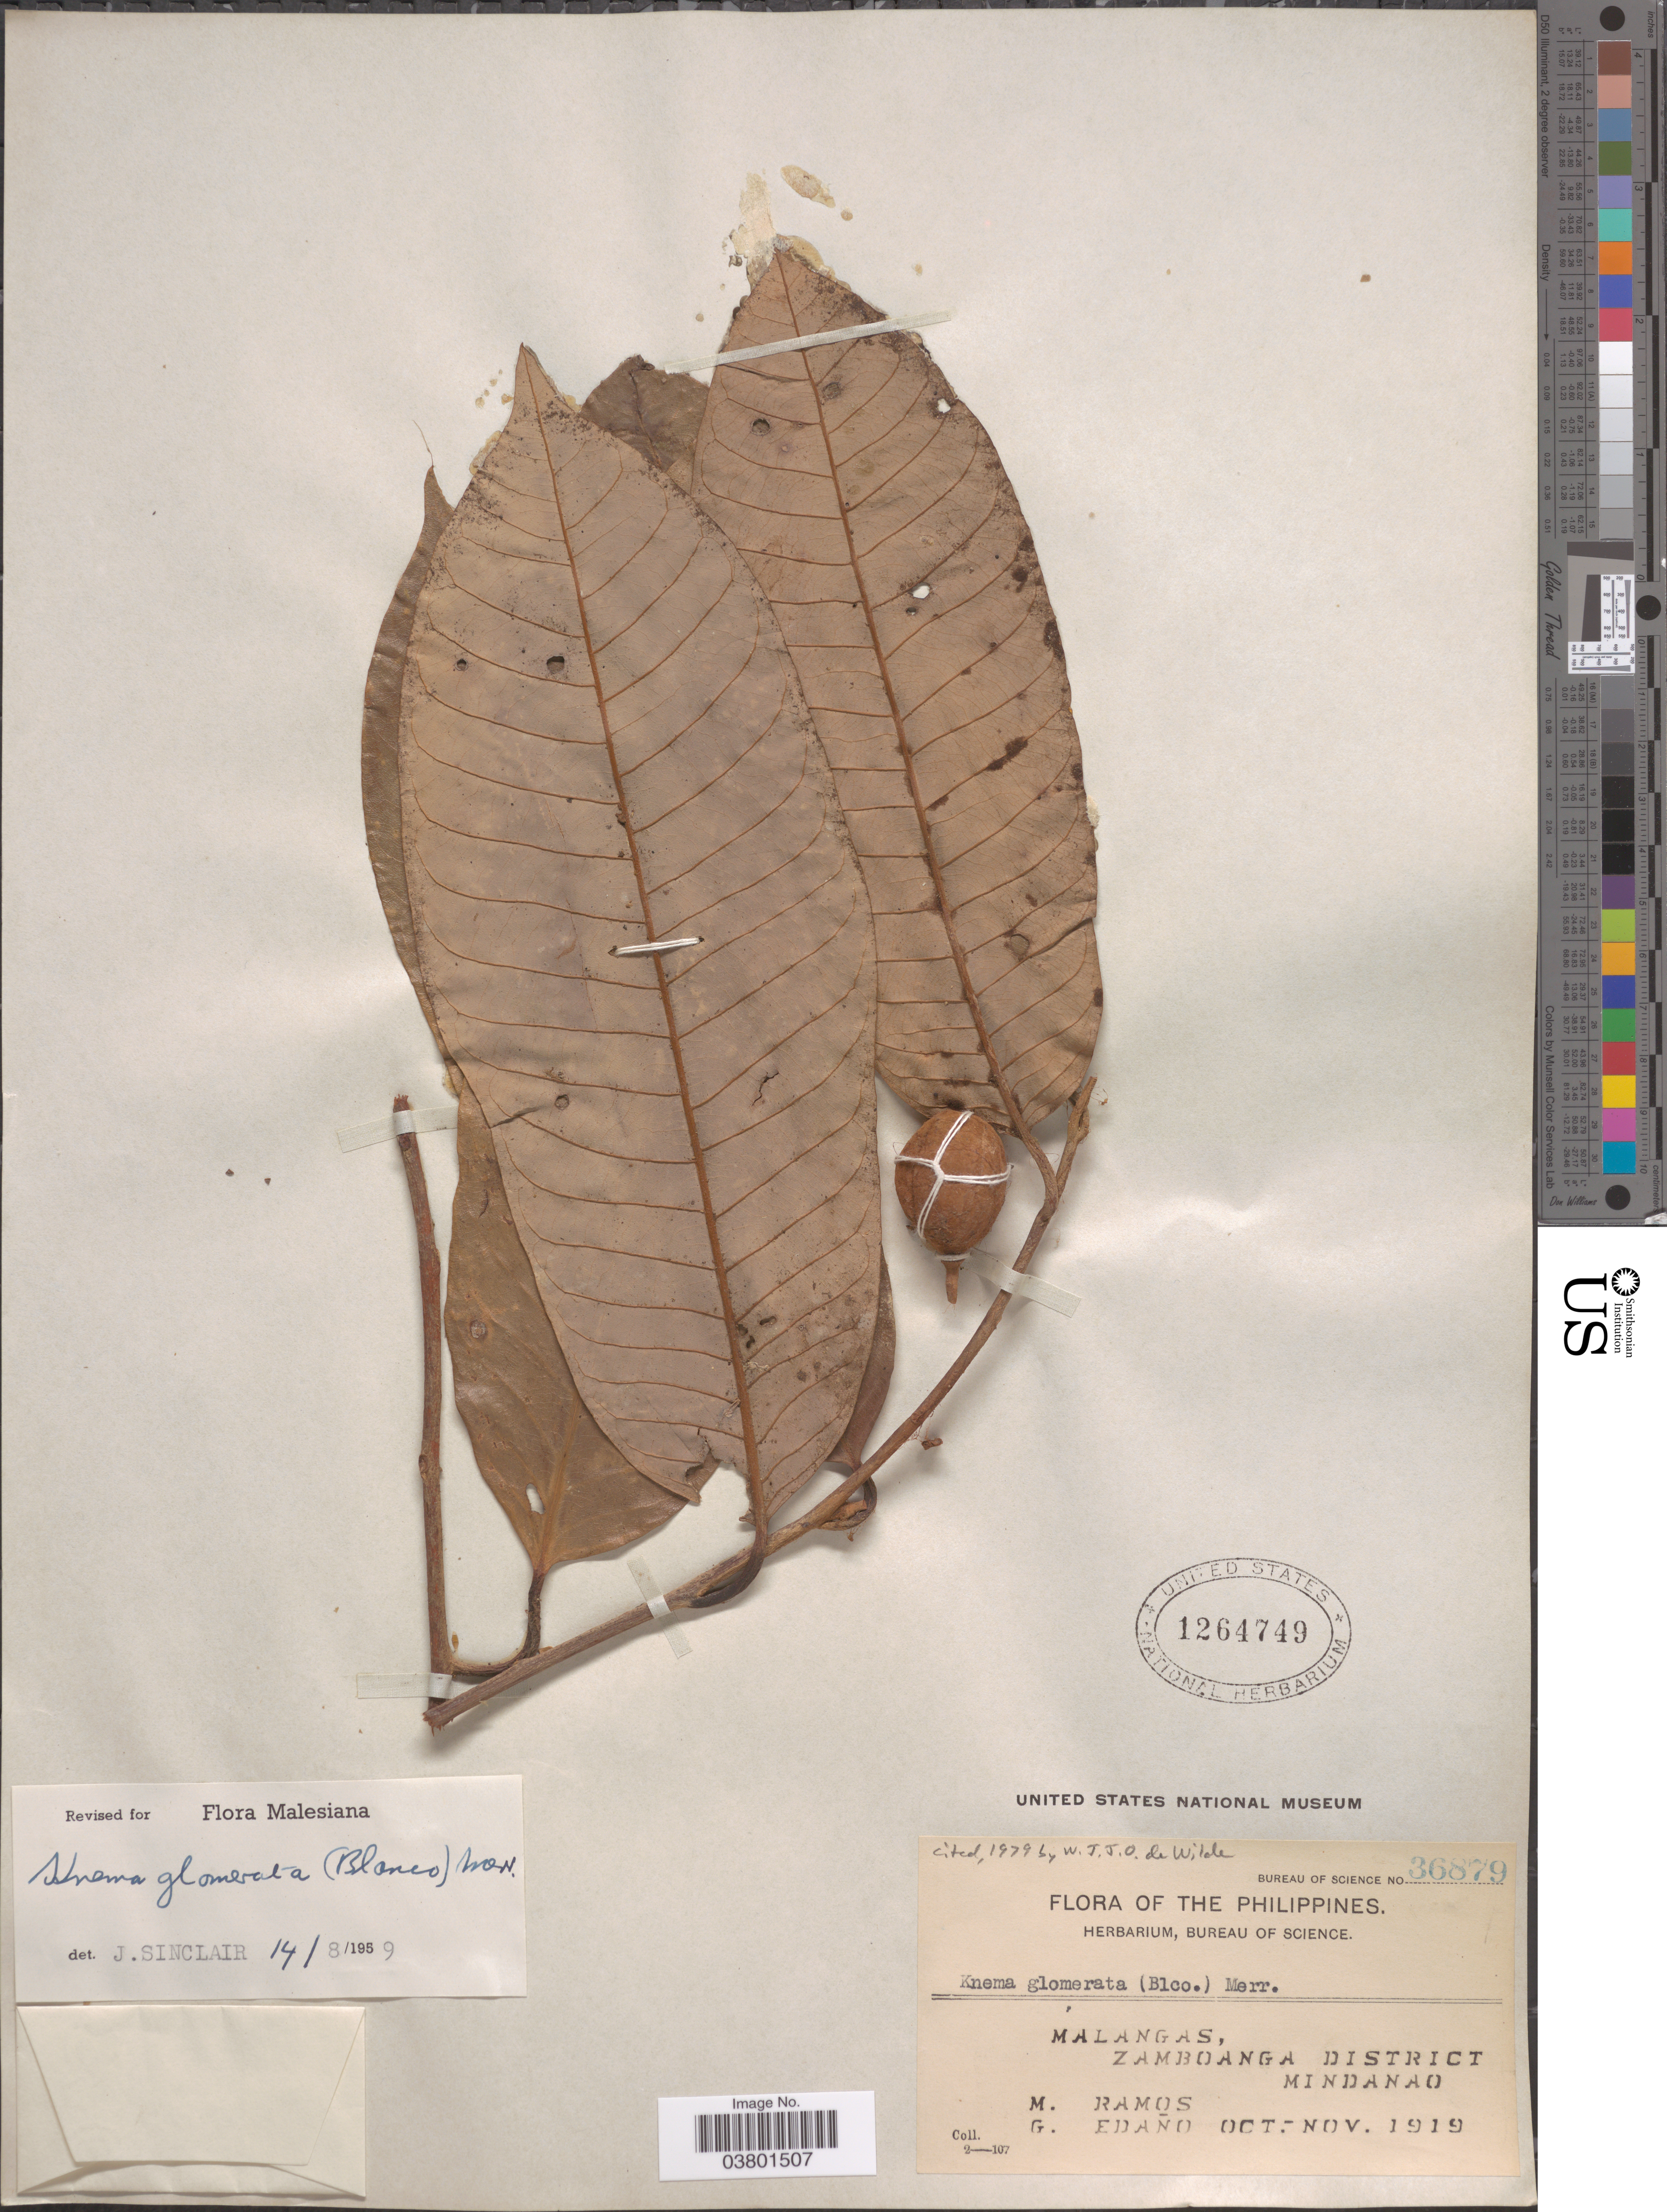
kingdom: Plantae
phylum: Tracheophyta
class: Magnoliopsida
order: Magnoliales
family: Myristicaceae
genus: Knema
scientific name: Knema glomerata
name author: (Blanco) Merr.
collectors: M. Ramos & G. Edaño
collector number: Bureau of Science 36879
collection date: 1919-10/1919-11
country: Philippines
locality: Malangas, Zamboanga District. Mindanao.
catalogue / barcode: US 1264749